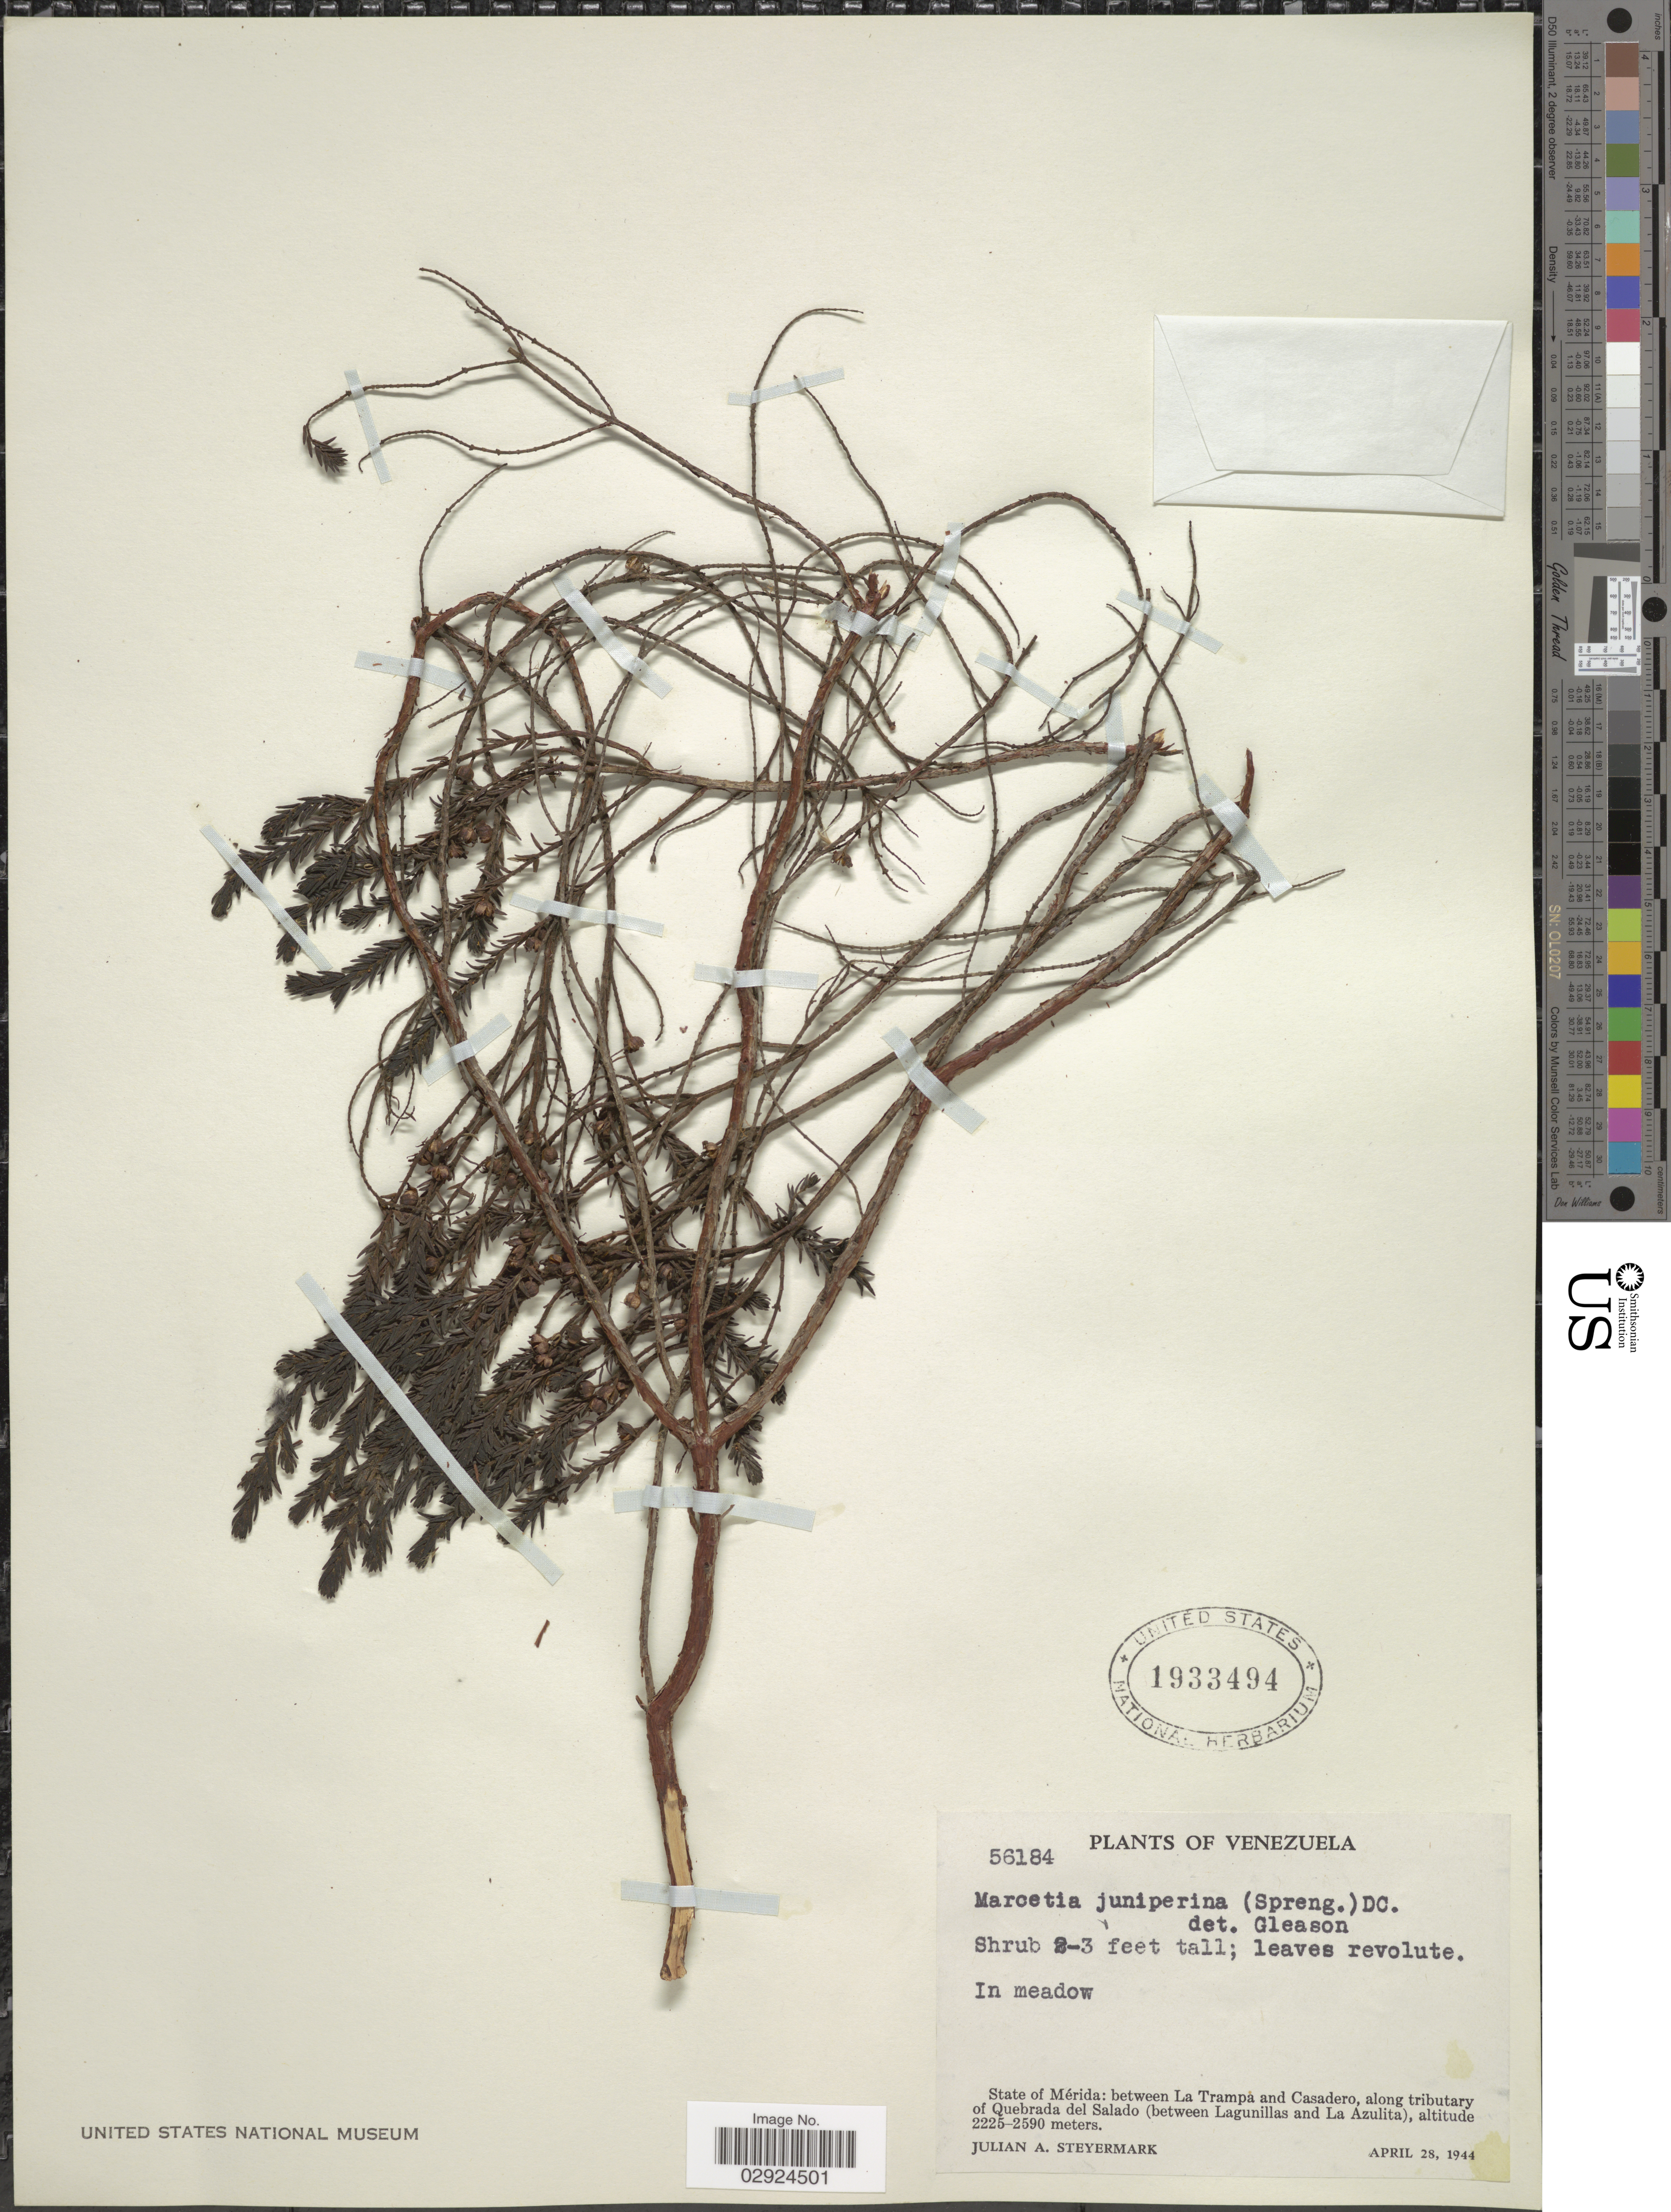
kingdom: Plantae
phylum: Tracheophyta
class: Magnoliopsida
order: Myrtales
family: Melastomataceae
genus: Marcetia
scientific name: Marcetia taxifolia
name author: (A. St.-Hil.) DC.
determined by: Nunes da Silva, Diego, (RB), Jardim Botanico do Rio de Janeiro - Herbario (BRAZIL)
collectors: J. Steyermark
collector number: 56184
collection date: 1944-04-28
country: Venezuela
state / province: Mérida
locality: State of Mérida: between La Trampa and Casadero, along tributary of Quebrada del Salado (between Lagunillas and La Azulita).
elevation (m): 2225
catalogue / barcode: US 1933494